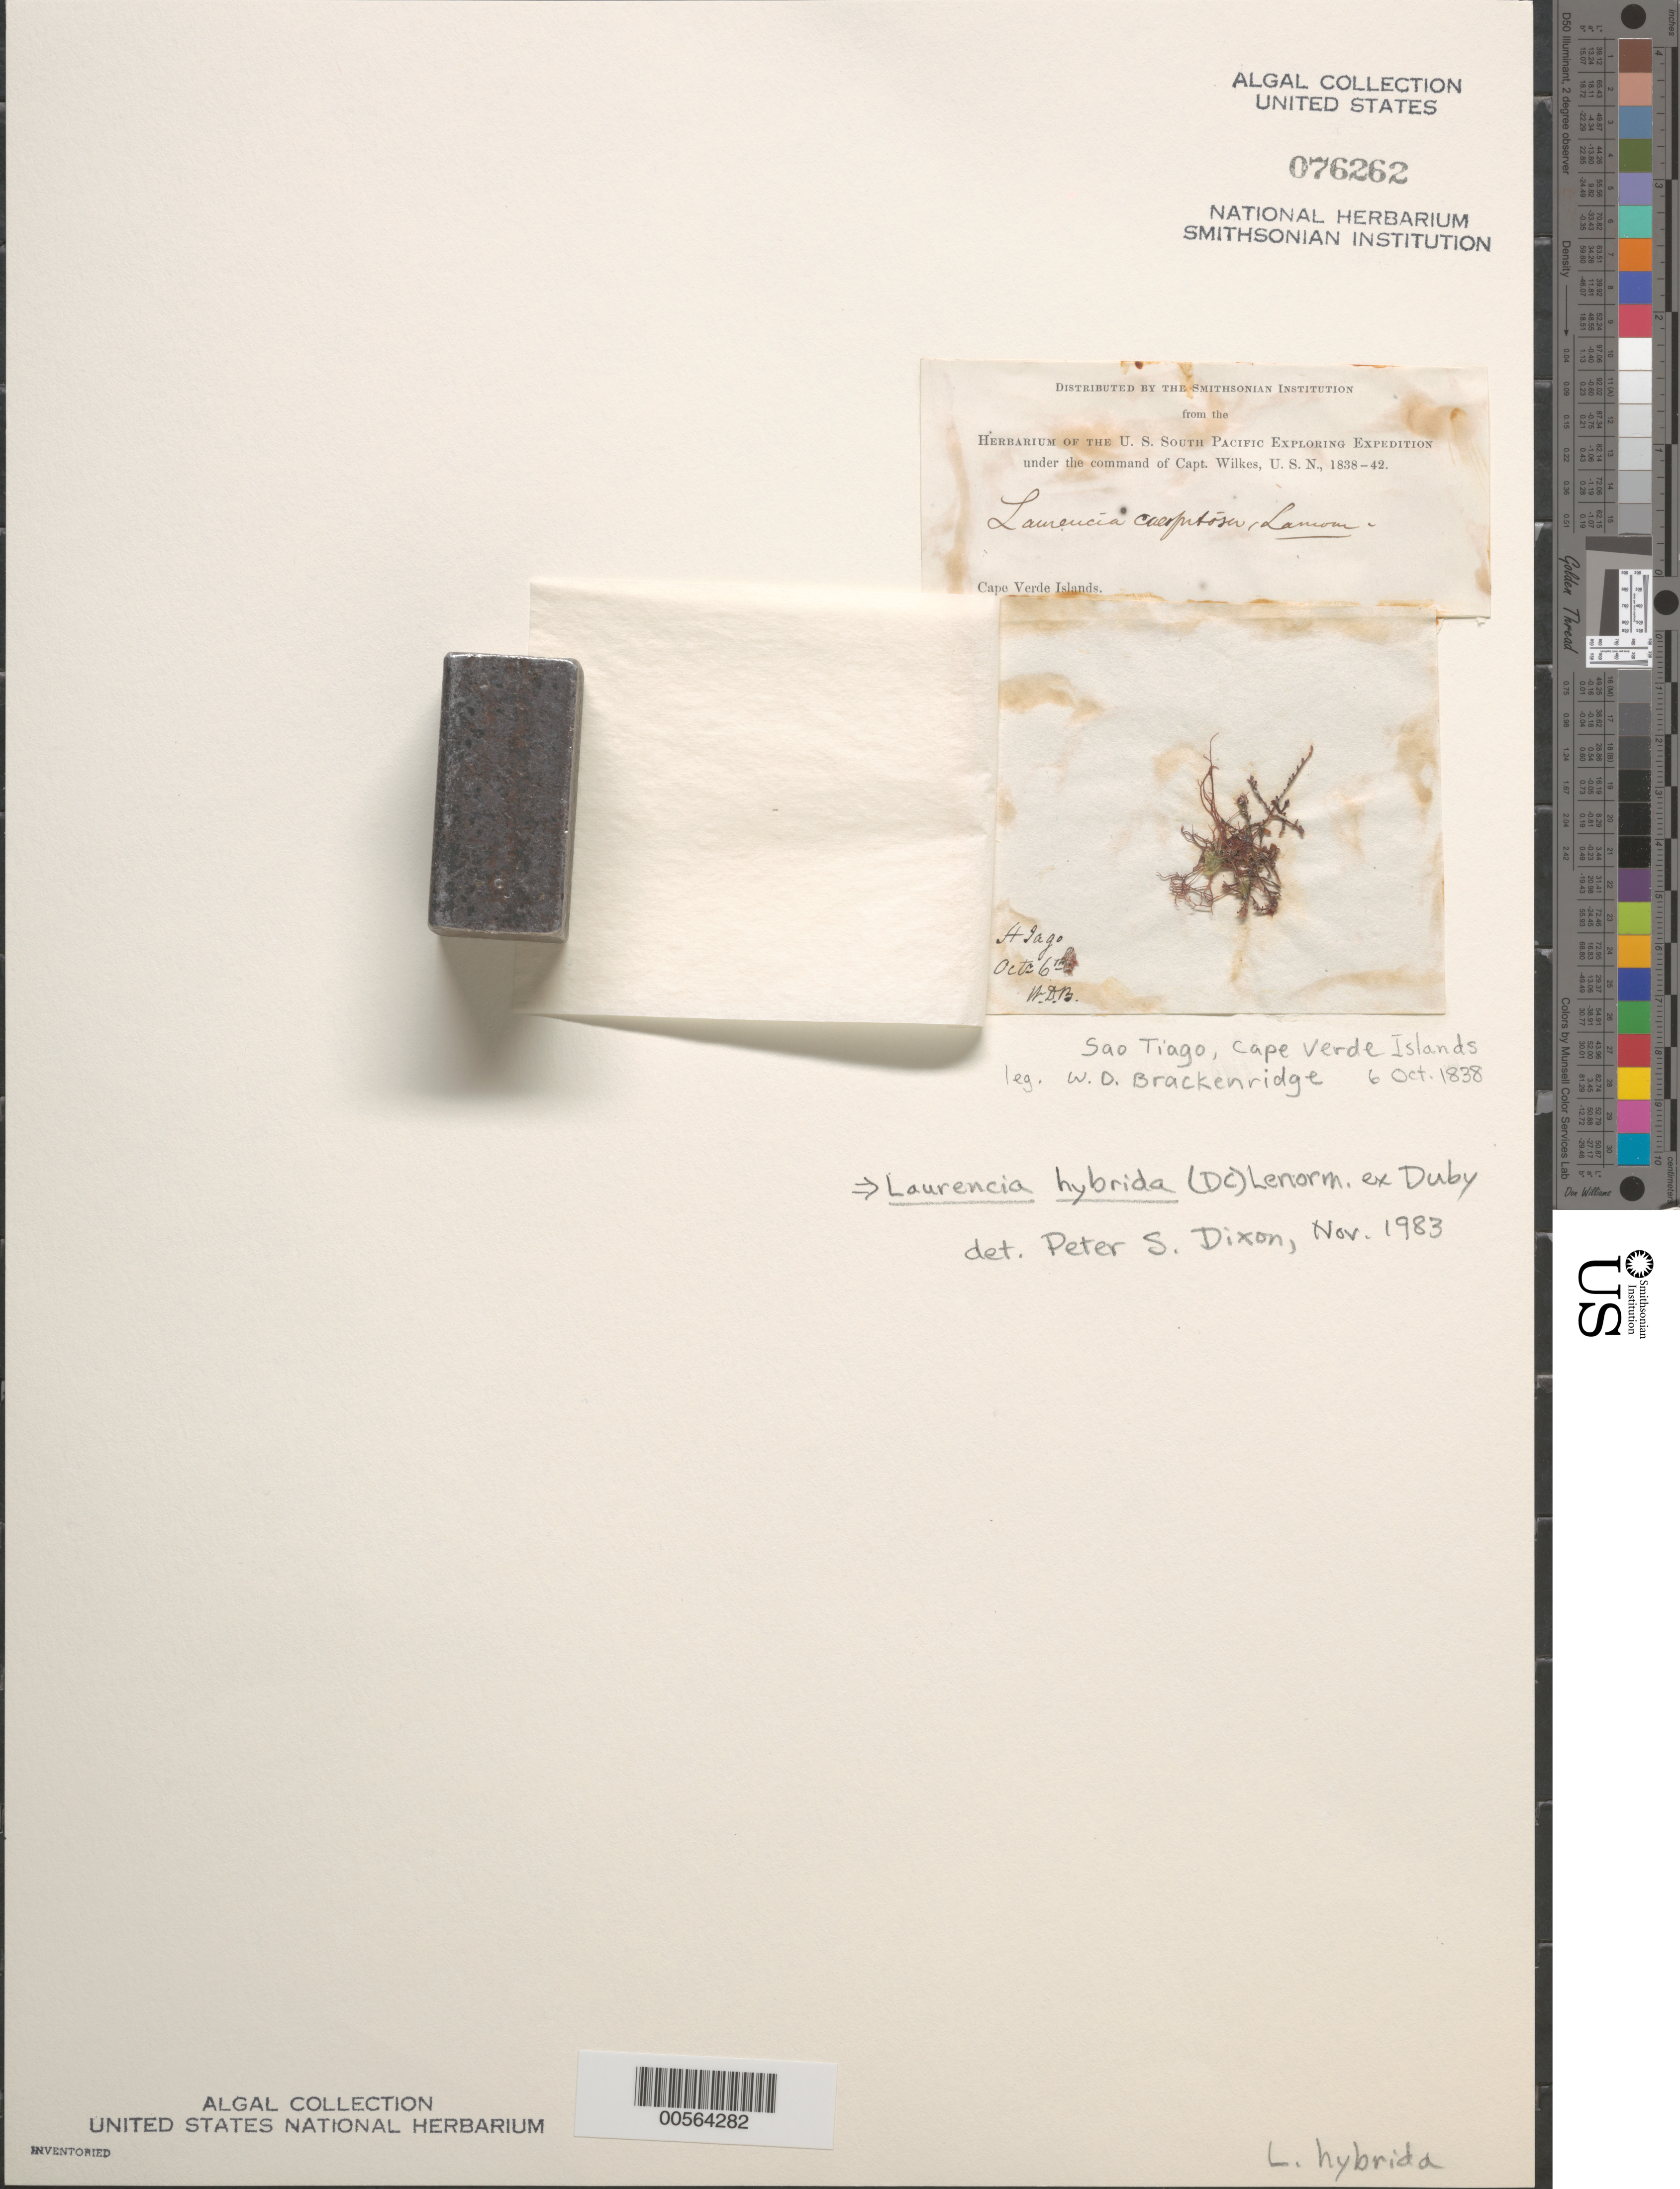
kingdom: Plantae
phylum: Rhodophyta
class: Florideophyceae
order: Ceramiales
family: Rhodomelaceae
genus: Osmundea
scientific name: Osmundea hybrida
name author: (de Candolle) K.W. Nam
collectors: W. D. Brackenridge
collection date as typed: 06 Oct 1838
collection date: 1838-10-06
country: Cape Verde Islands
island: Santiago (Sao Tiago)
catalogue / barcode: US 76262